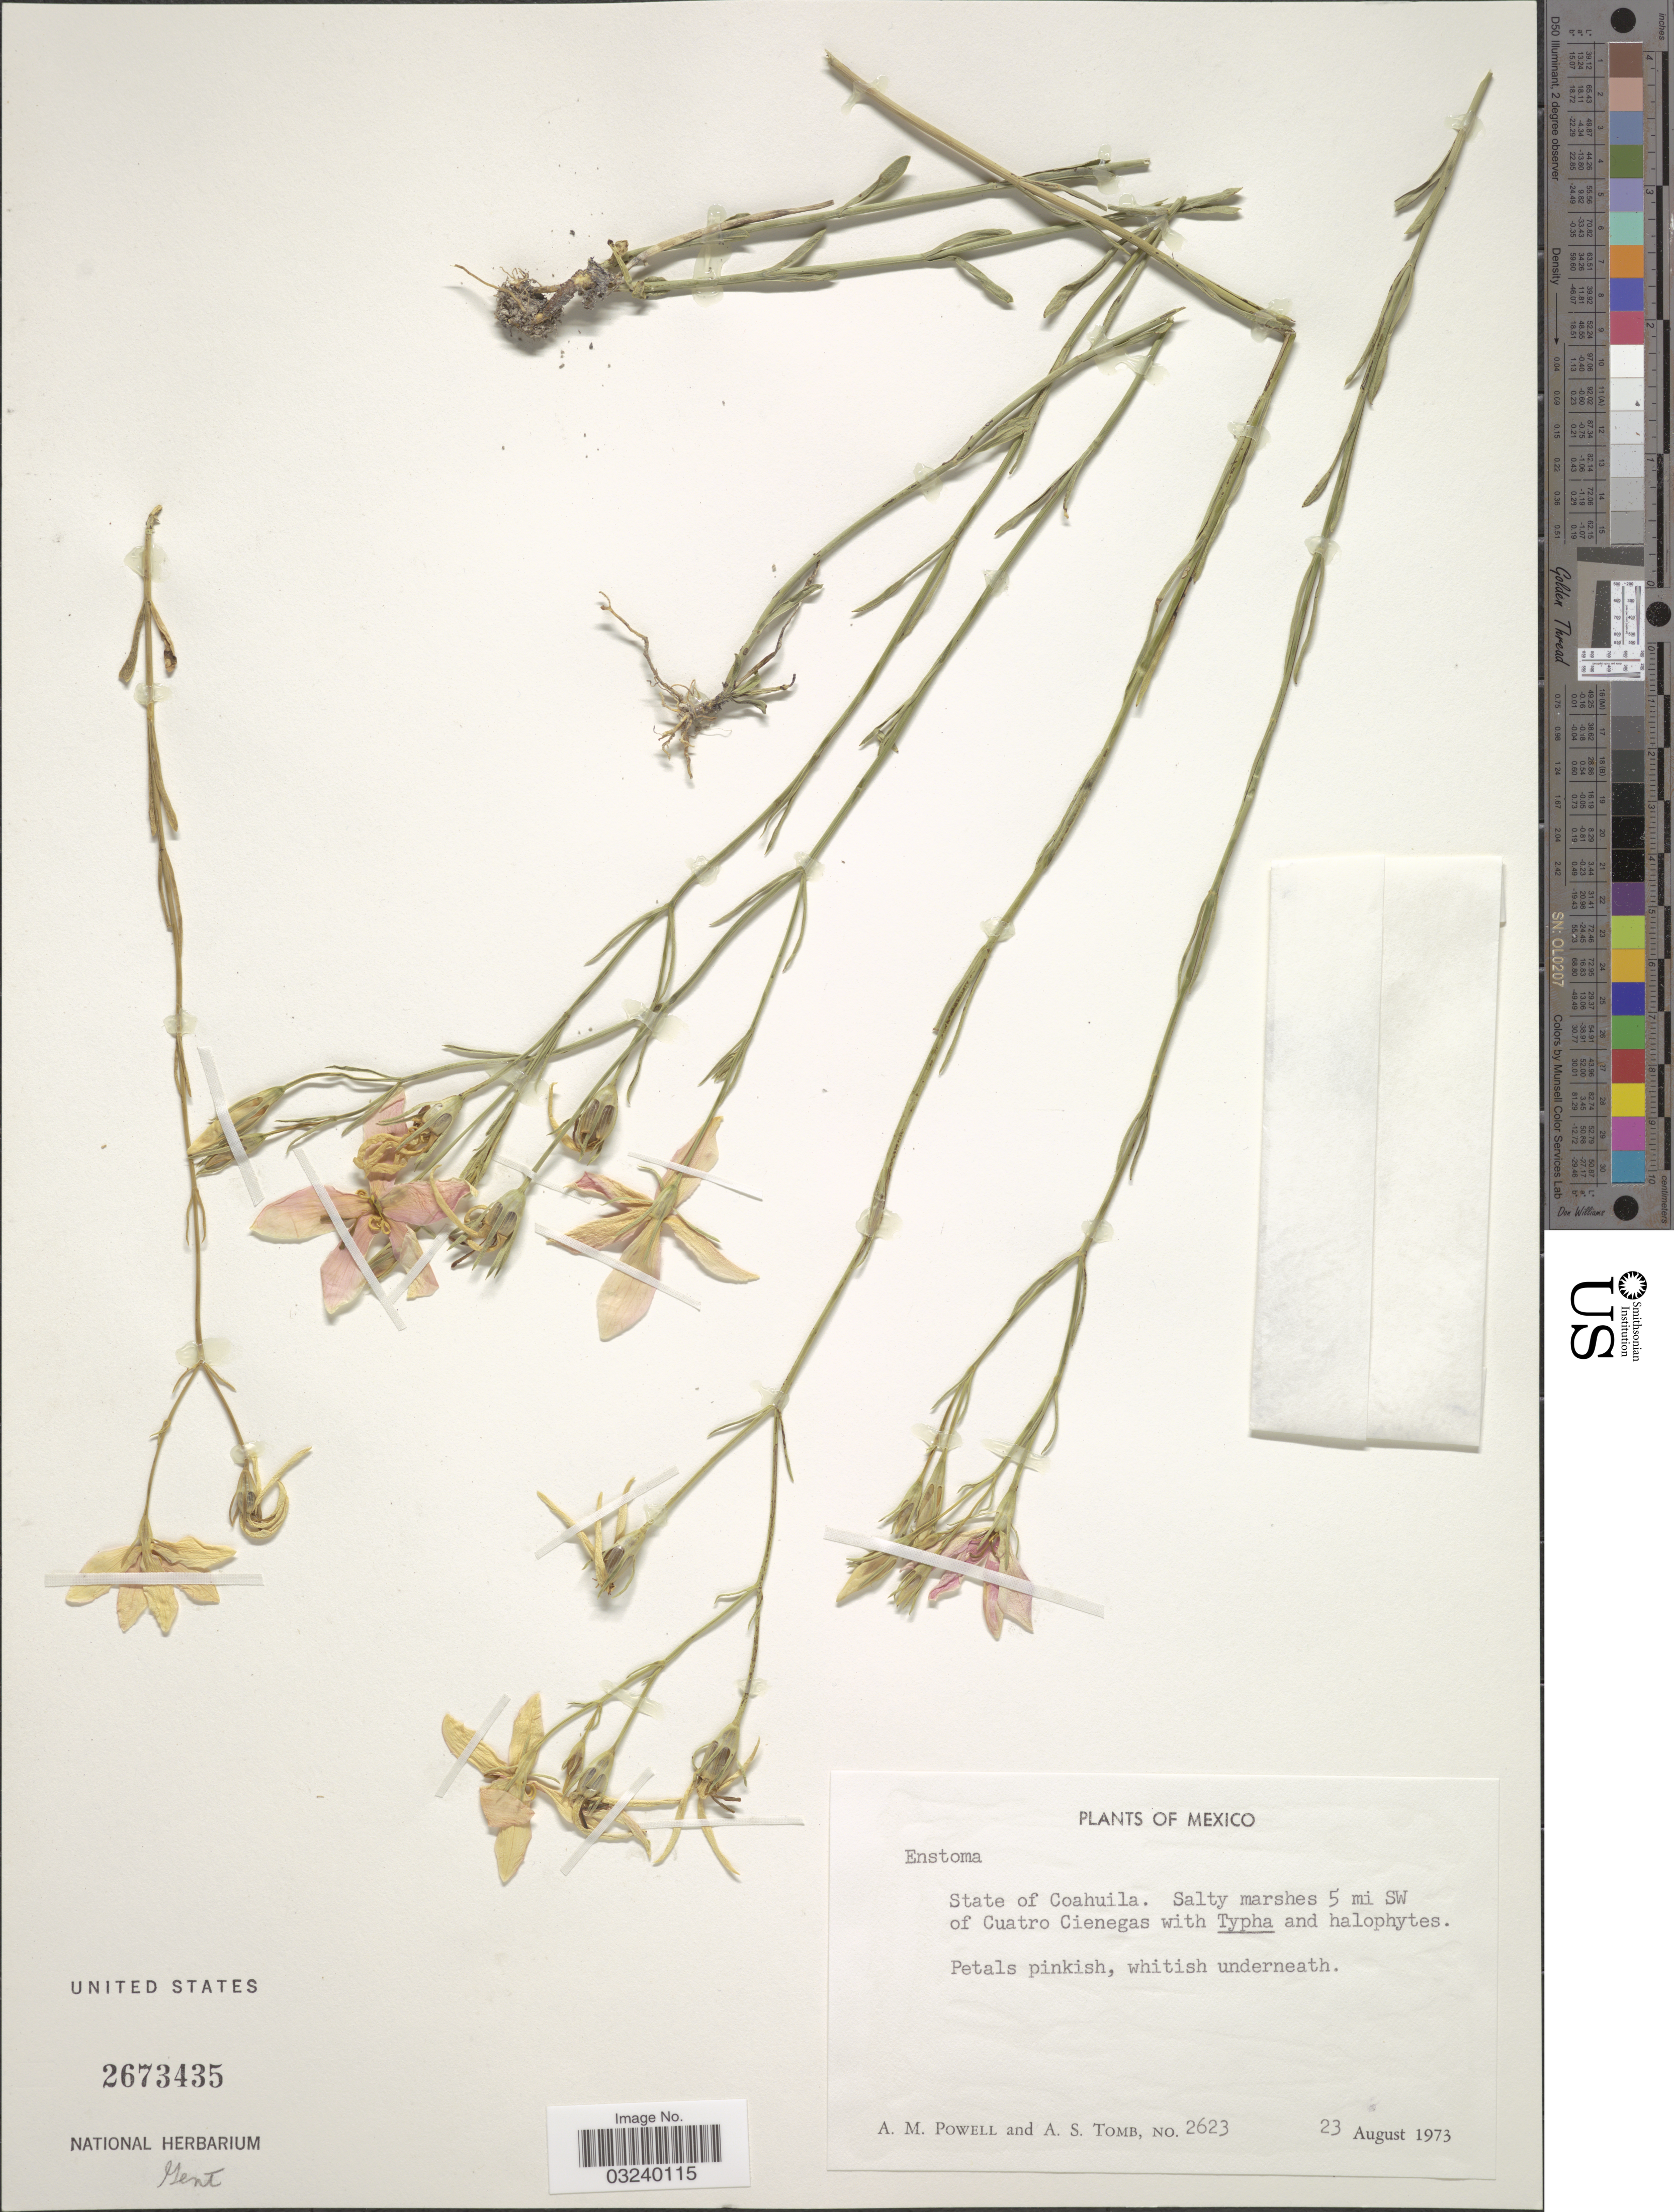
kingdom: Plantae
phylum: Tracheophyta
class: Magnoliopsida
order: Gentianales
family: Gentianaceae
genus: Eustoma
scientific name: Eustoma sp.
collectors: A. M. Powell & A. Tomb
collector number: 2623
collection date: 1973-08-23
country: Mexico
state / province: Coahuila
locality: Salty marshes 5 mi SW of Cuatro Cienegas.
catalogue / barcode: US 2673435